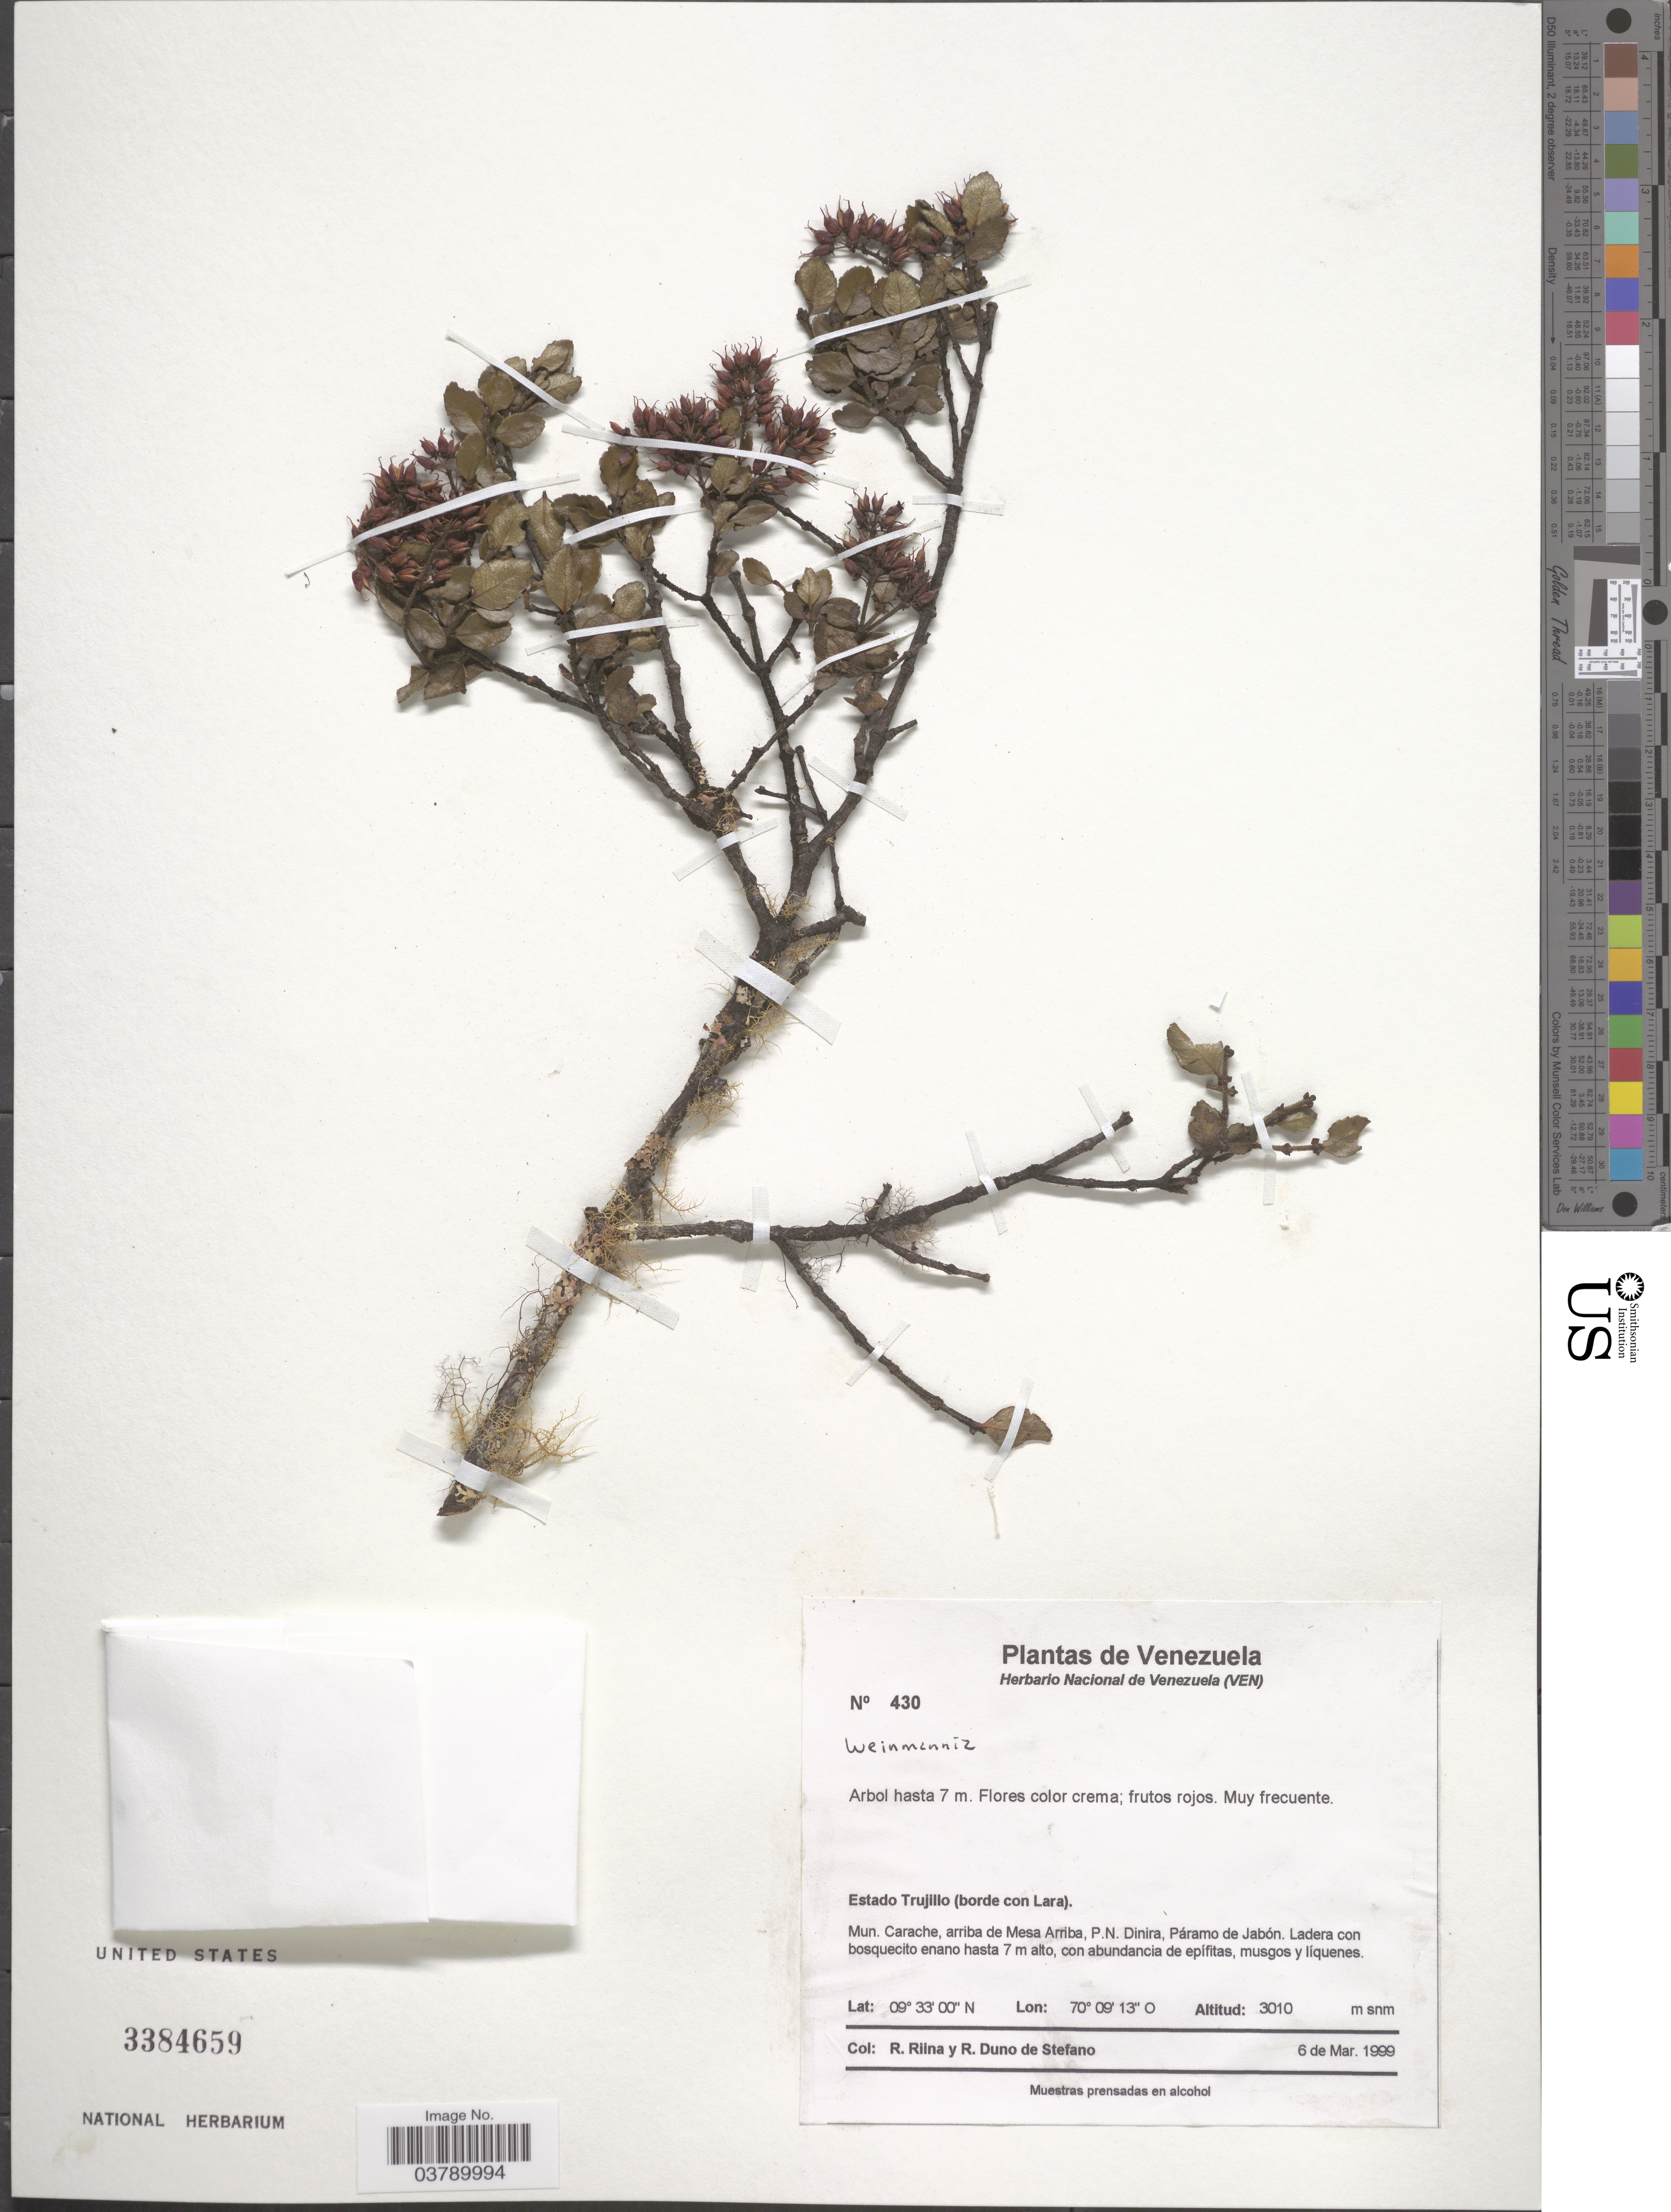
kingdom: Plantae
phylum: Tracheophyta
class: Polypodiopsida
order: Polypodiales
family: Aspleniaceae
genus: Asplenium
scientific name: Asplenium cristatum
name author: Lam.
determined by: Dorr, L. J., (BOT), Smithsonian Institution - National Museum of Natural History (UNITED STATES)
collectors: R. Riina & R. Duno de Stefano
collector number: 430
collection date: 1999-03-06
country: Venezuela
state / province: Trujillo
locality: Trujillo (borde con Lara). Mun. Carache: arriba de Mesa Arriba, P. N. Dinira, Páramo de Jabón.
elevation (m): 3010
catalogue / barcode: US 3384659